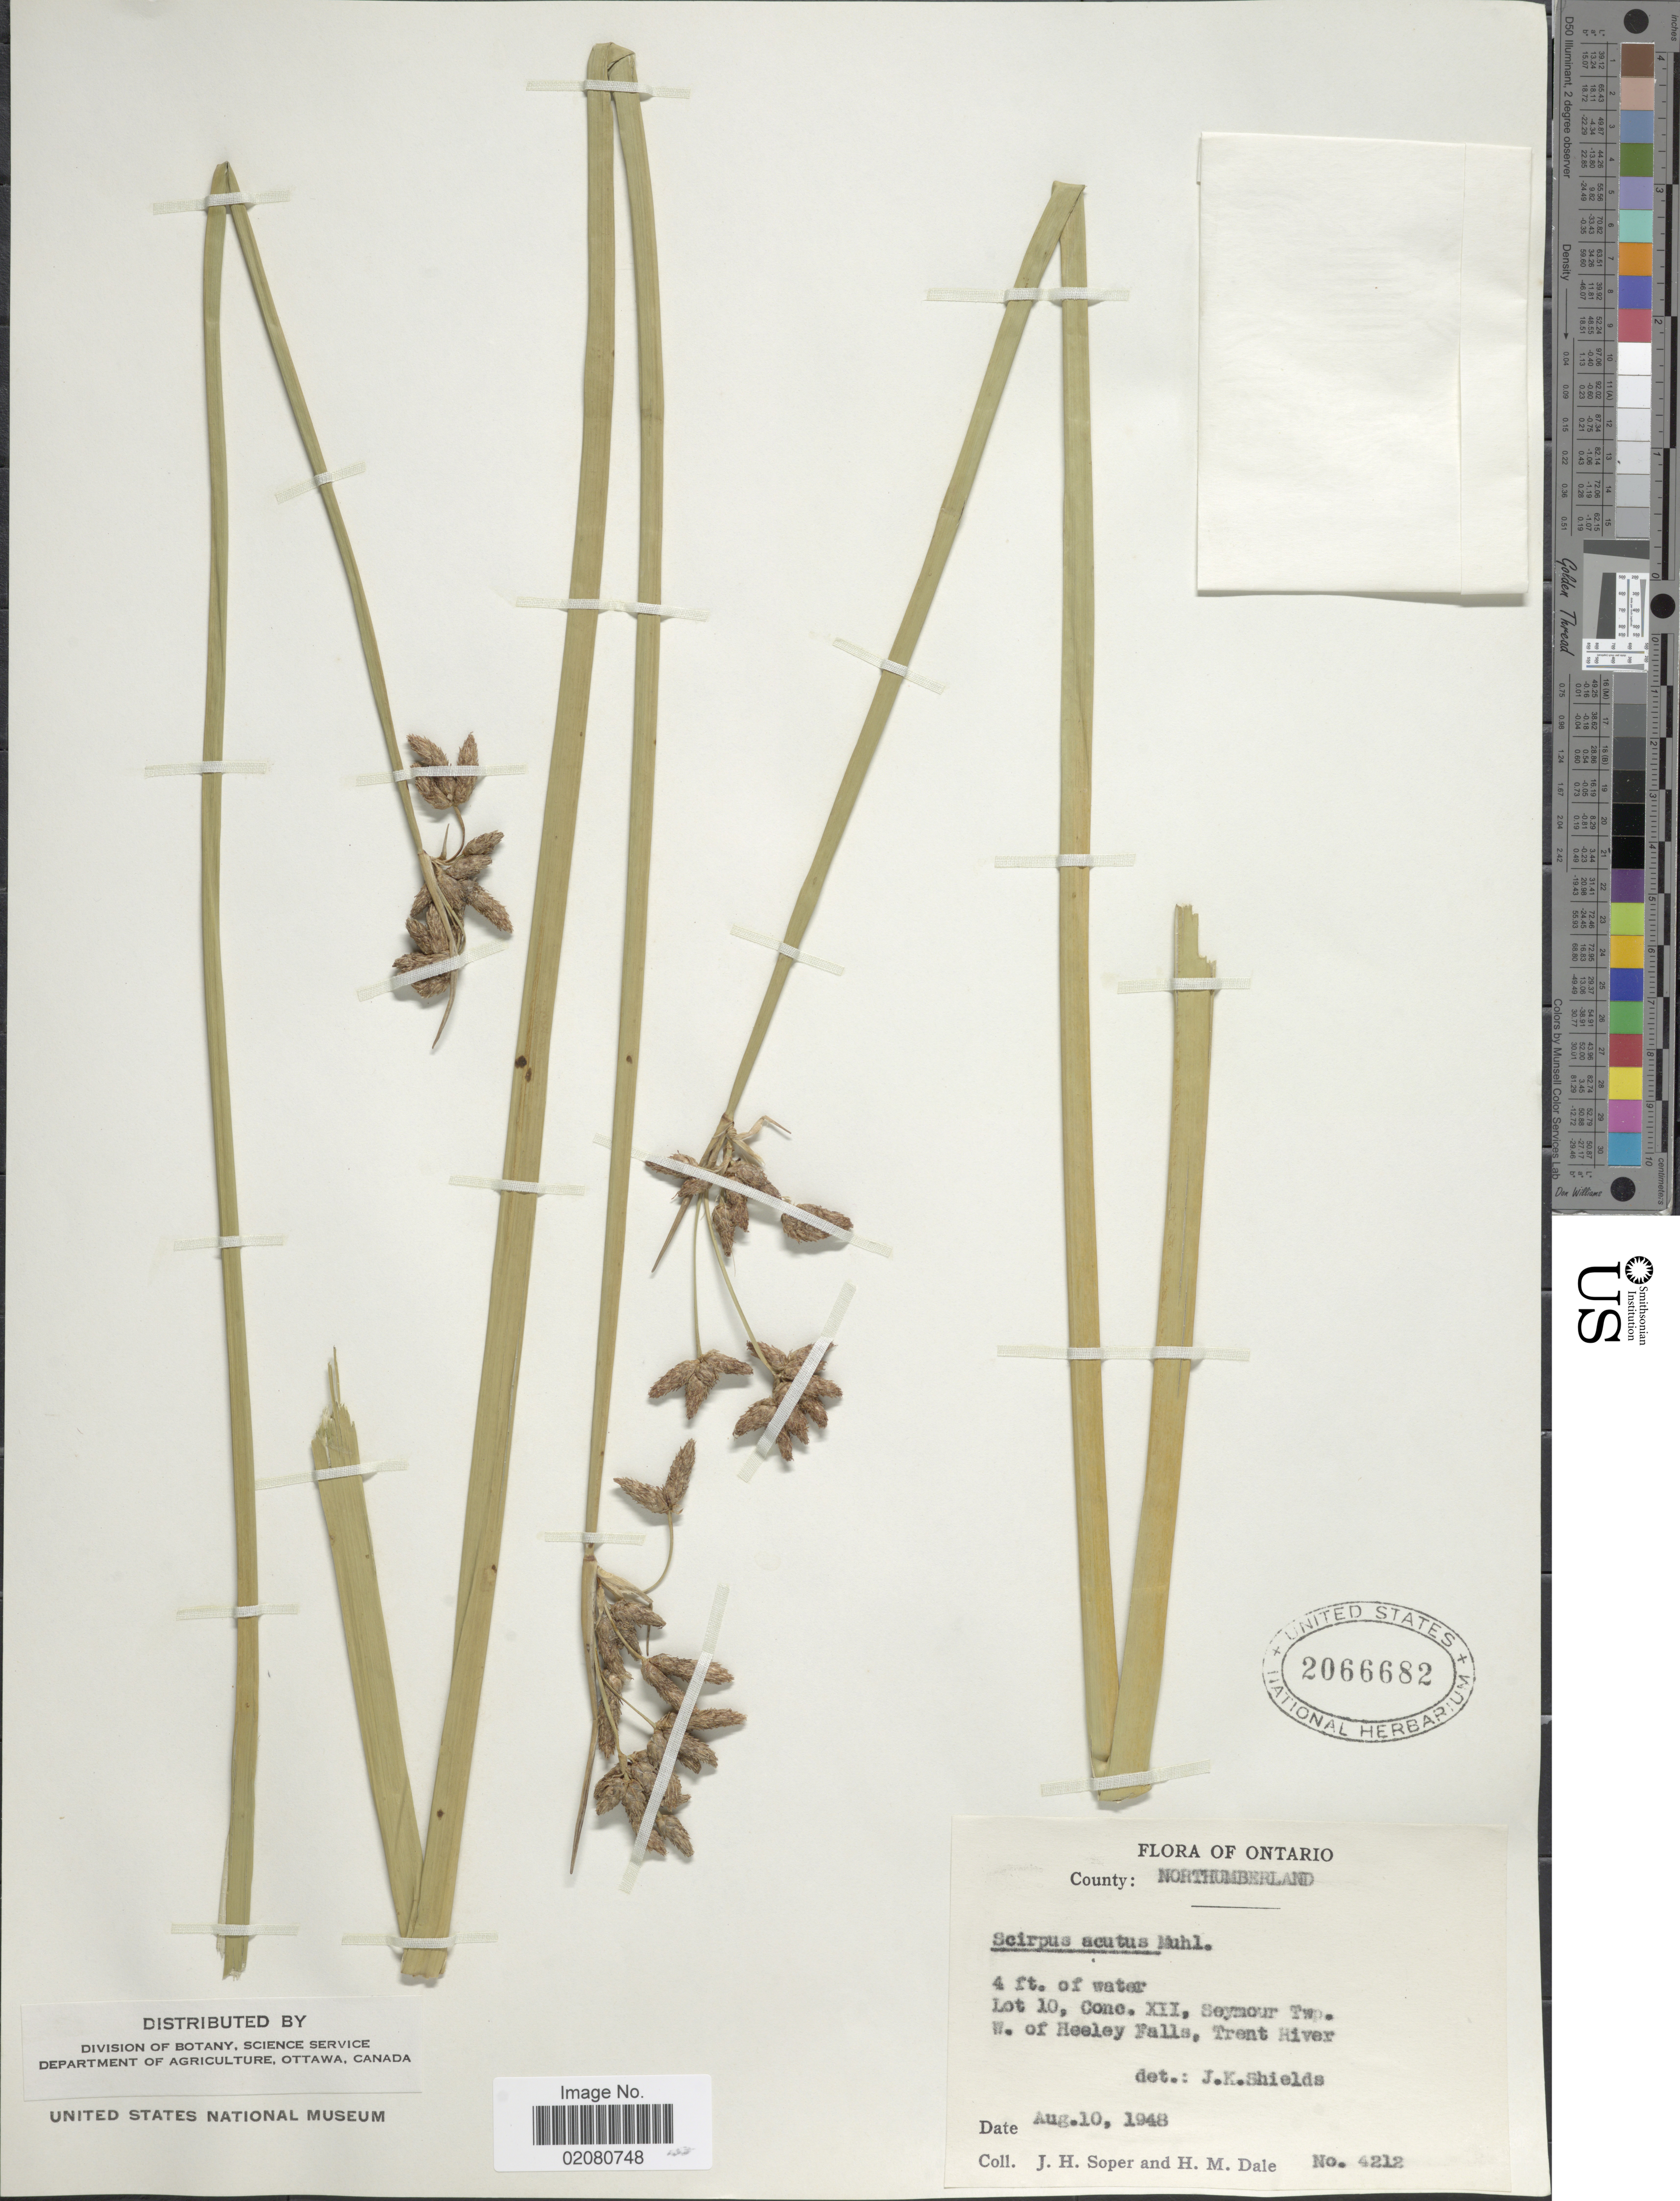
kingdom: Plantae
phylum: Tracheophyta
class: Liliopsida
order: Poales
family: Cyperaceae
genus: Schoenoplectus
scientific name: Schoenoplectus acutus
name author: (Muhl. ex Bigelow) Á. Löve & D. Löve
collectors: J. H. Soper & H. M. Dale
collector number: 4212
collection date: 1948-08-10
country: Canada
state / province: Ontario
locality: Ontario. Lot 10, Conc. XII, Seymour Twp. W of Heeley Falls, Trent River.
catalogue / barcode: US 2066682